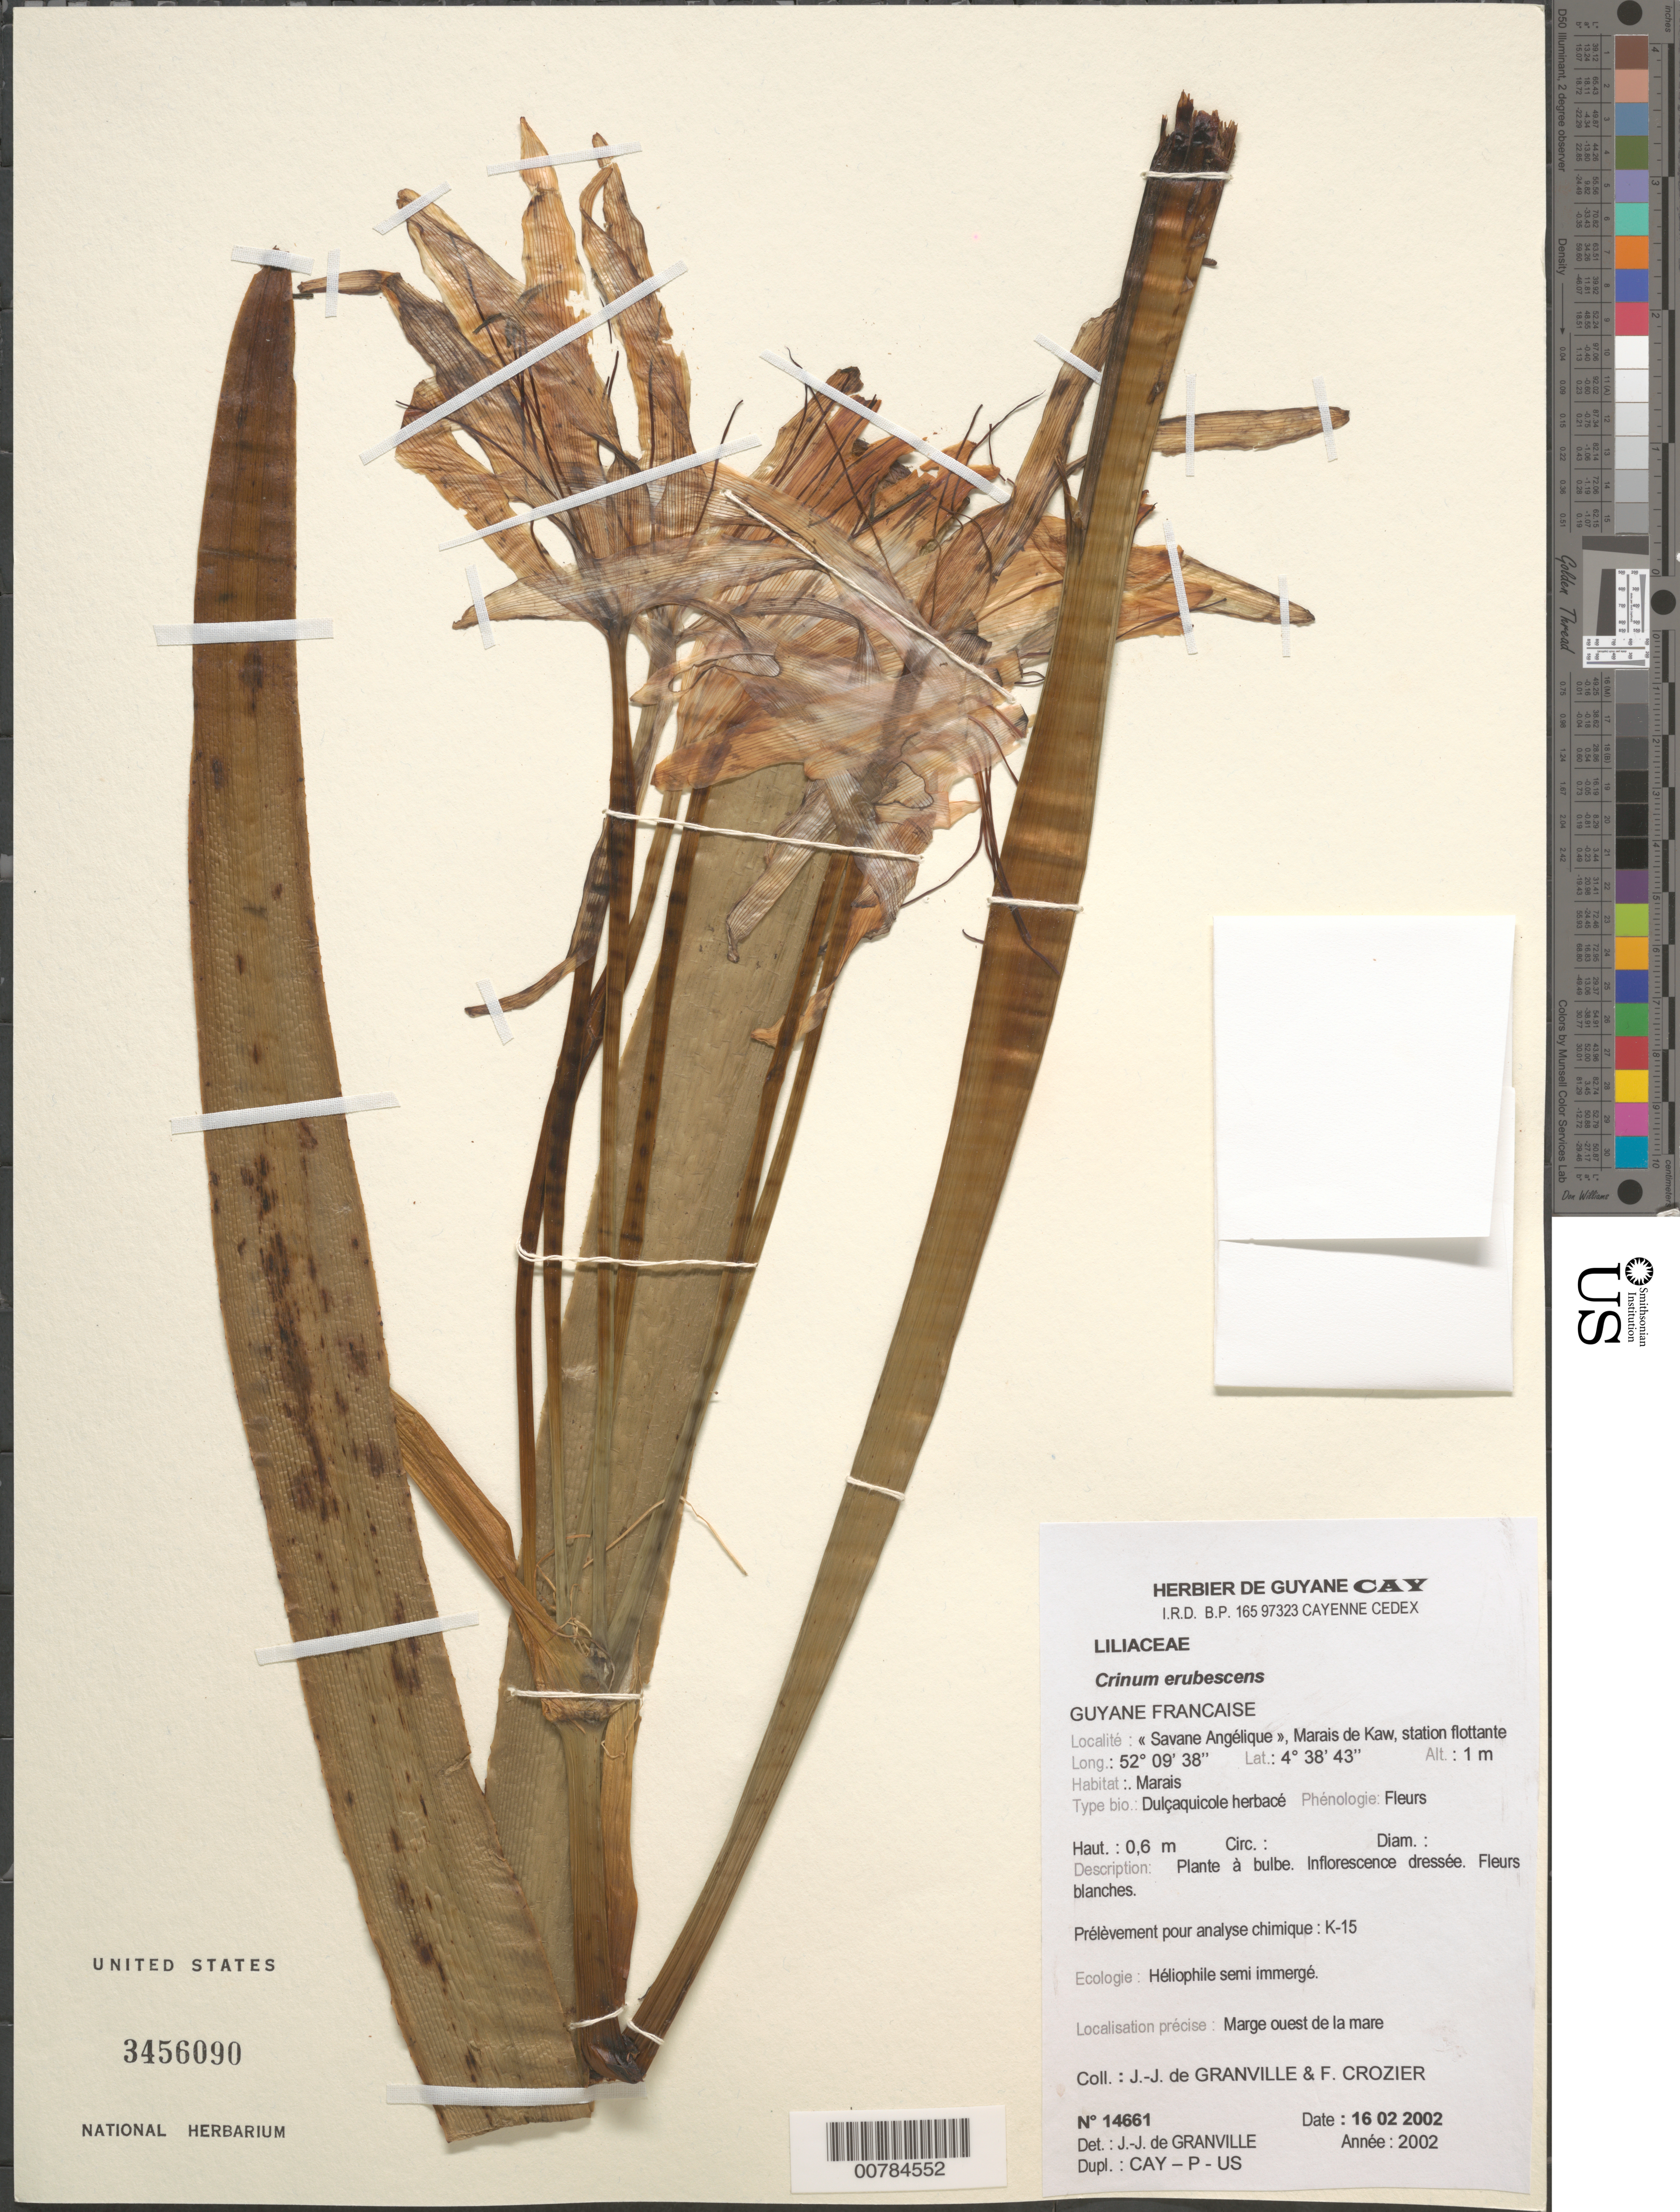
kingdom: Plantae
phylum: Tracheophyta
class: Liliopsida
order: Asparagales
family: Amaryllidaceae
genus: Crinum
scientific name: Crinum erubescens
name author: Aiton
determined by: Granville, J. J. de, (CAY), Institut de Recherche pour le Developpement (IRD) (FRENCH GUIANA)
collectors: J.-J. de Granville & F. Crozier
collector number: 14661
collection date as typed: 16-Feb-02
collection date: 2002-02-16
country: French Guiana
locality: Savane Angélique, Marais de Kaw, station flottante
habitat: Marge ouest de la mare; Marais.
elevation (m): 1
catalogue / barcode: US 3456090